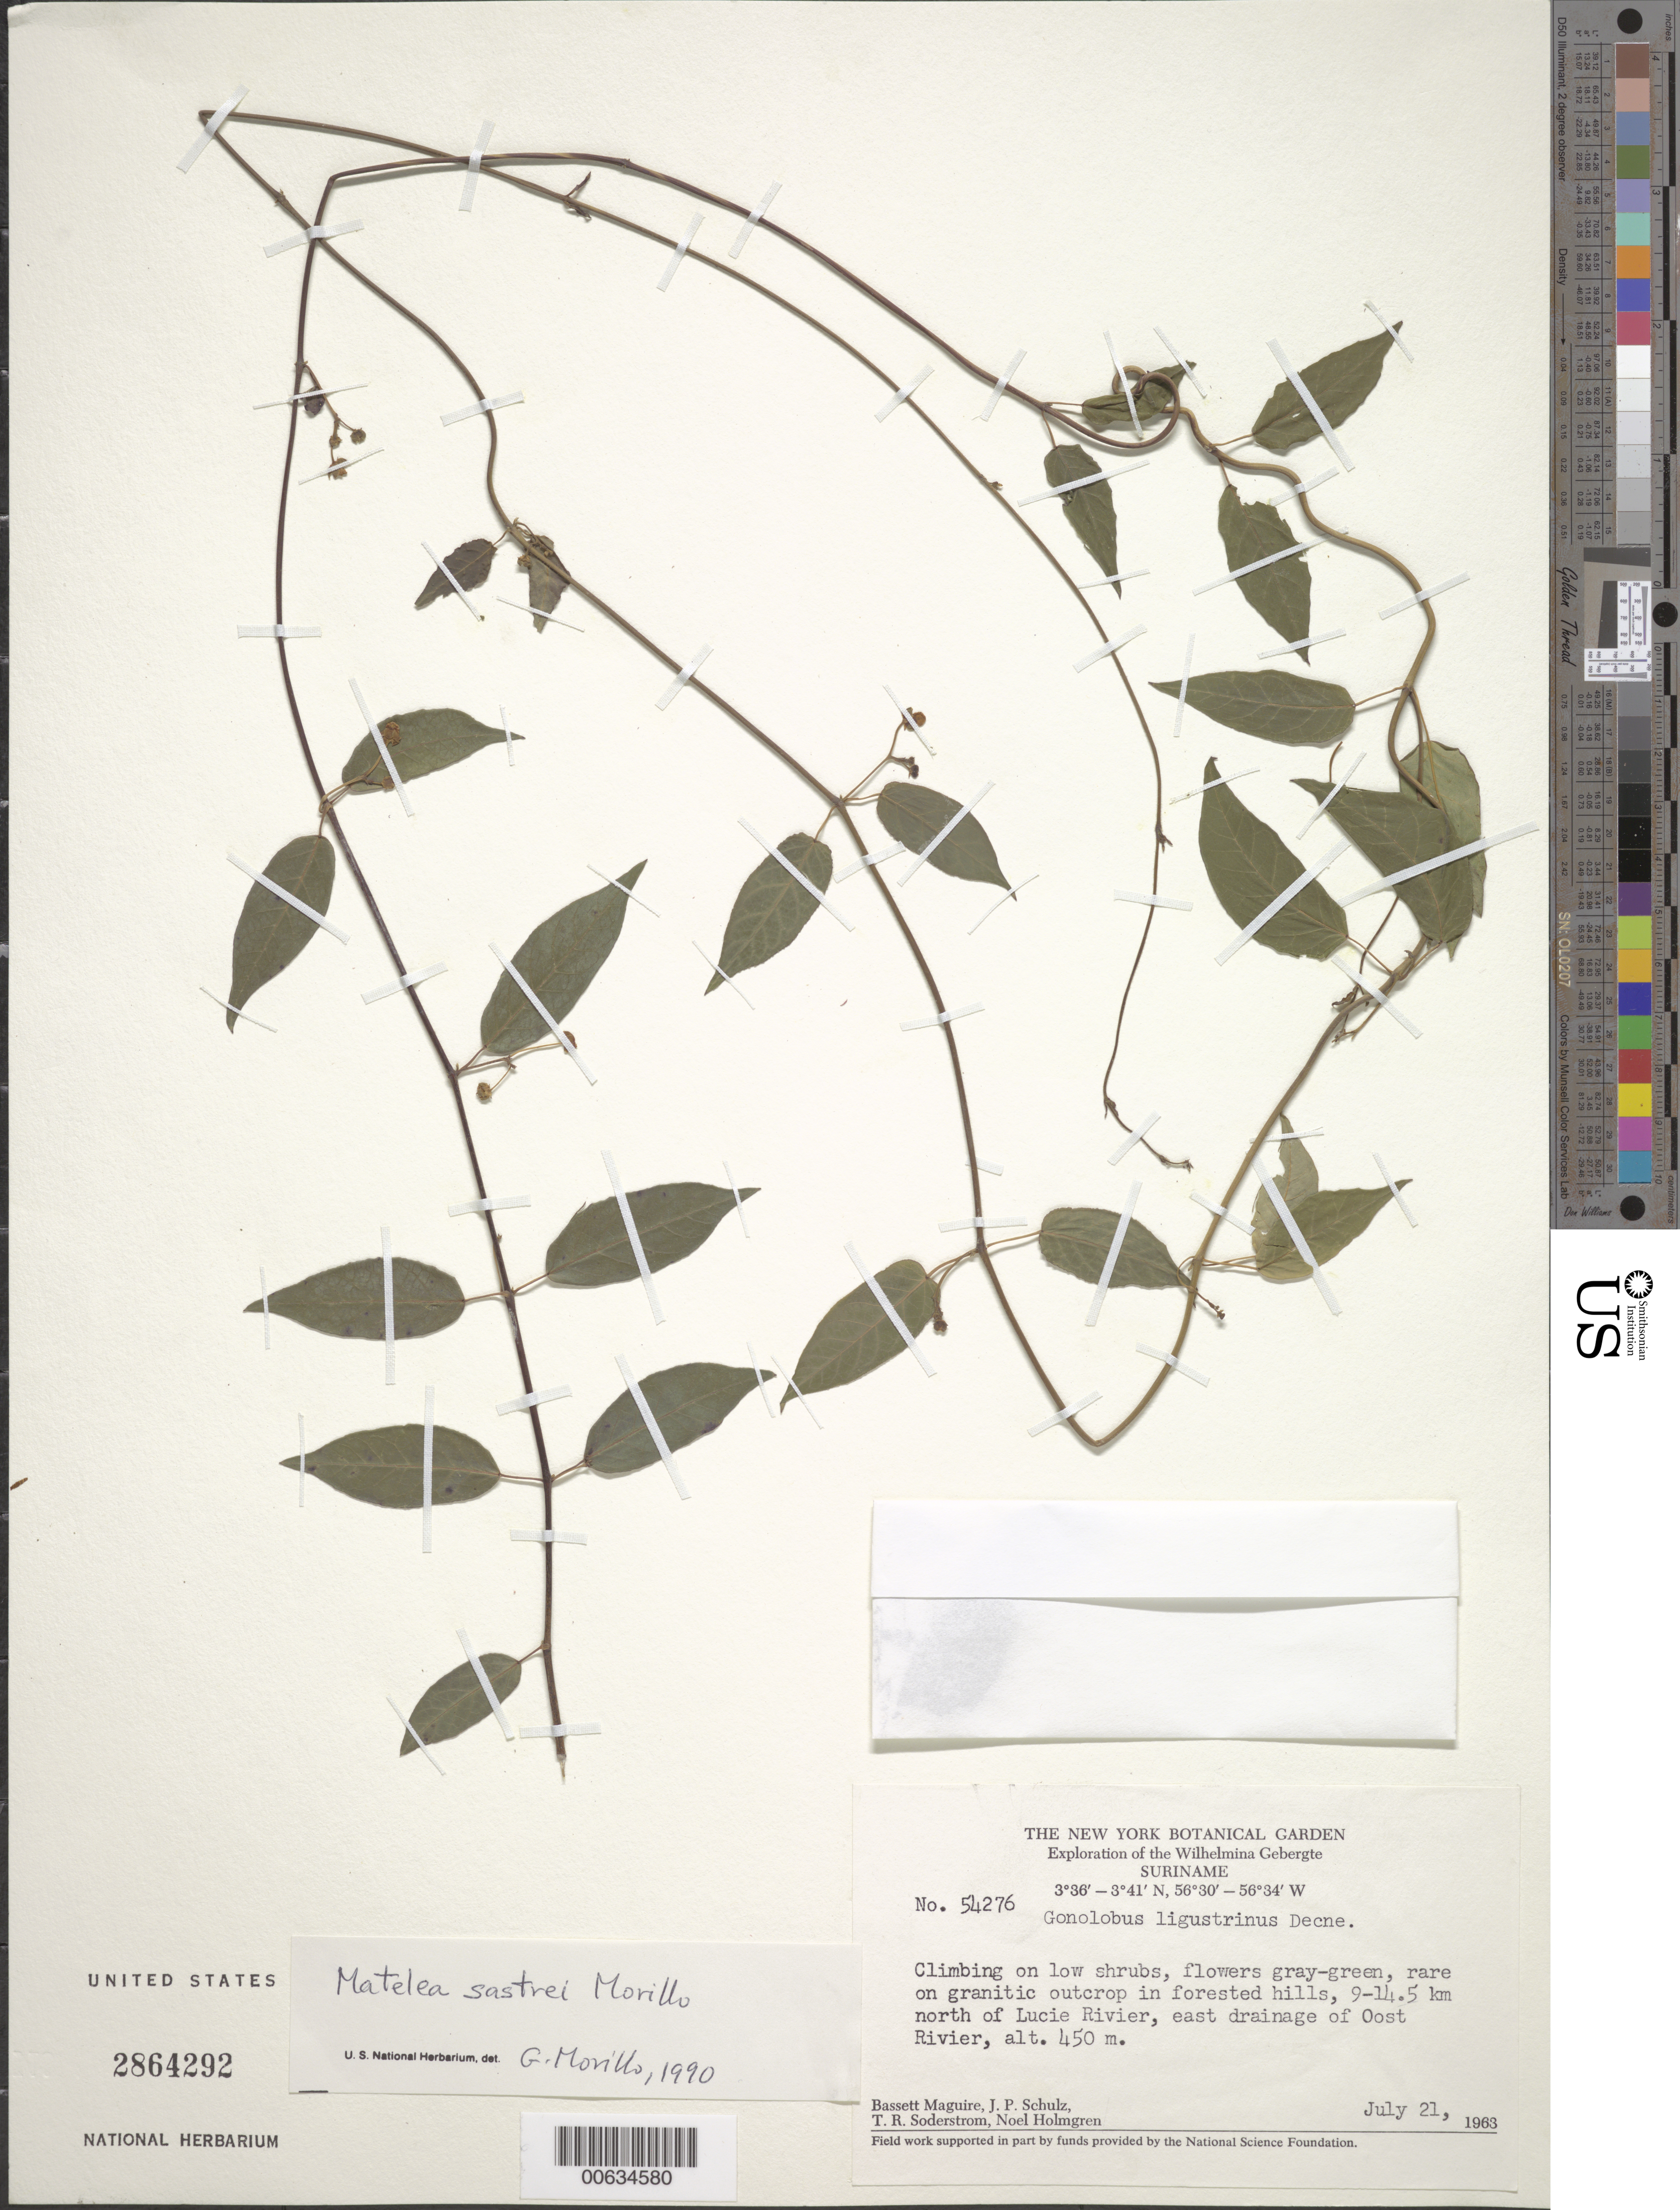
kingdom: Plantae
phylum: Tracheophyta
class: Magnoliopsida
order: Gentianales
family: Apocynaceae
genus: Matelea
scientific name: Matelea sastrei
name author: Morillo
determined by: Morillo, G. N.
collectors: B. Maguire, J. P. Schulz, T. R. Soderstrom & N. H. Holmgren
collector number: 54276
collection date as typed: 21-Jul-63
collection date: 1963-07-21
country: Suriname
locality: Lucie R., 9-14.5 km N of; east drainage of Oost R., Wilhelmina Gebergte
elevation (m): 450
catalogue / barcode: US 2864292